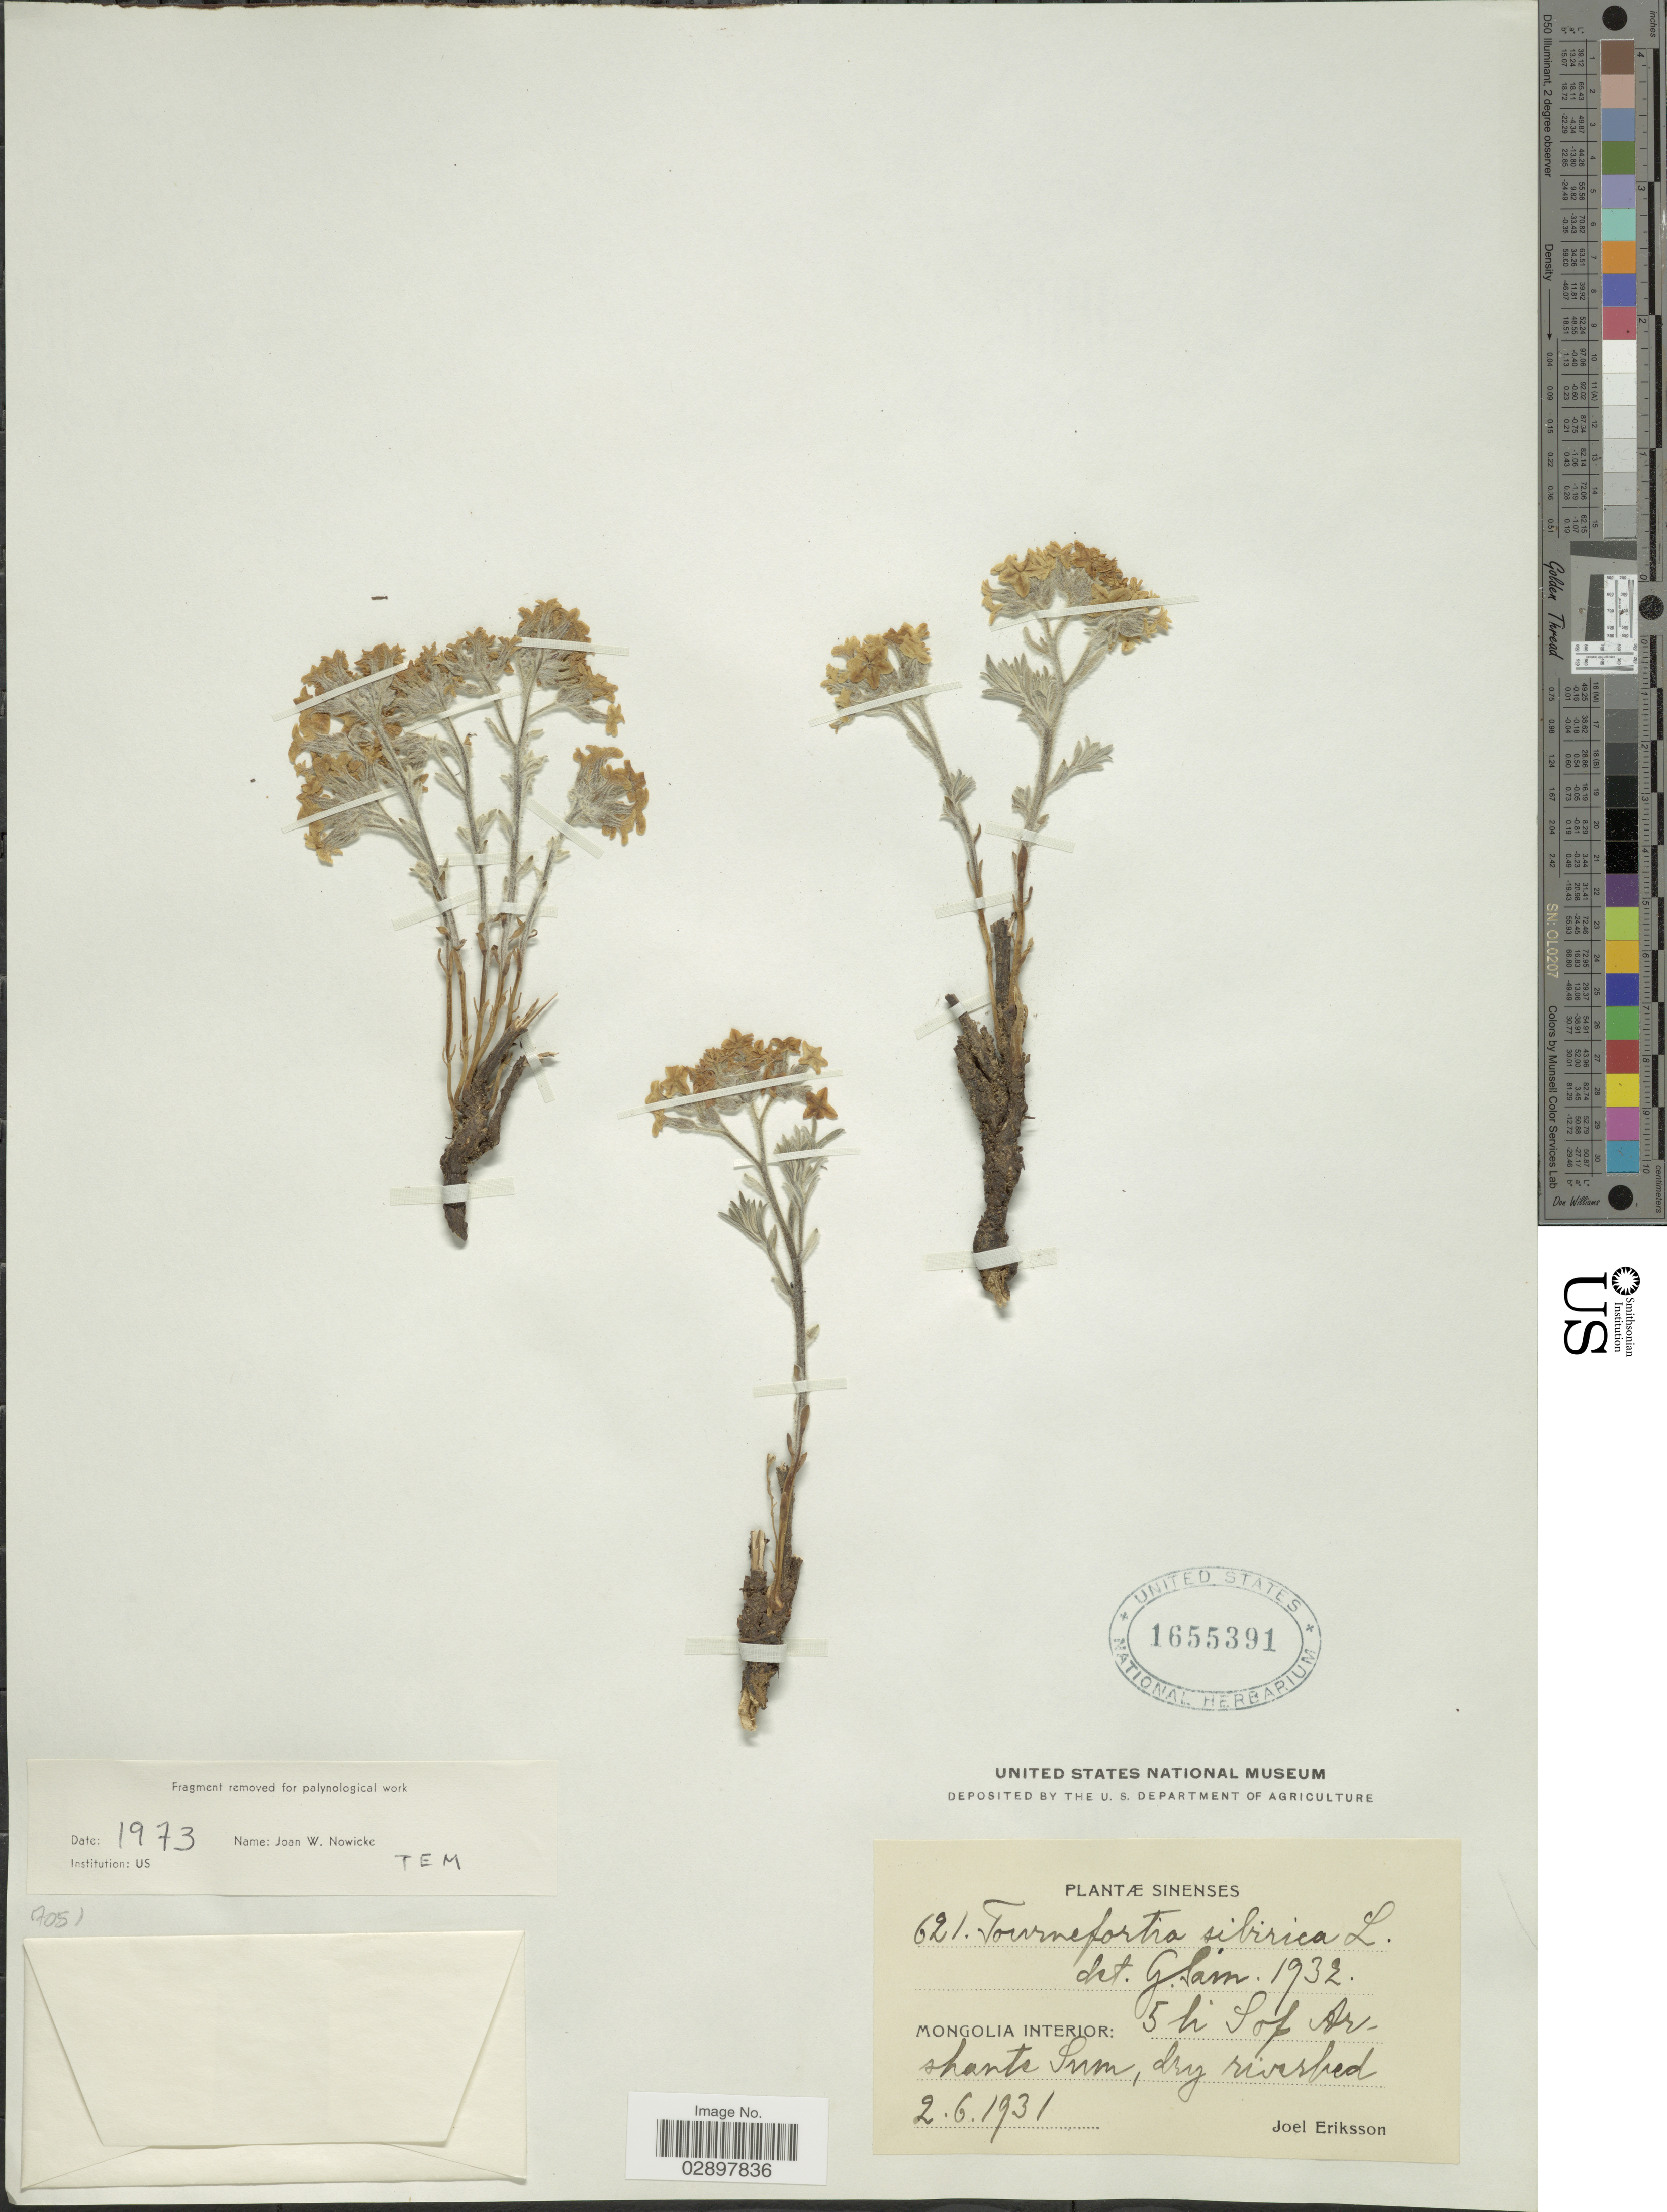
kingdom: Plantae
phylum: Tracheophyta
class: Magnoliopsida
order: Boraginales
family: Heliotropiaceae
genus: Tournefortia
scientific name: Tournefortia sibirica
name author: L.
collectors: J. Eriksson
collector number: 621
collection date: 1931-06-02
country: China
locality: Sinenses. Mongolia Interior: 5 k. S of Arshante [interpreted] Sum.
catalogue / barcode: US 1655391